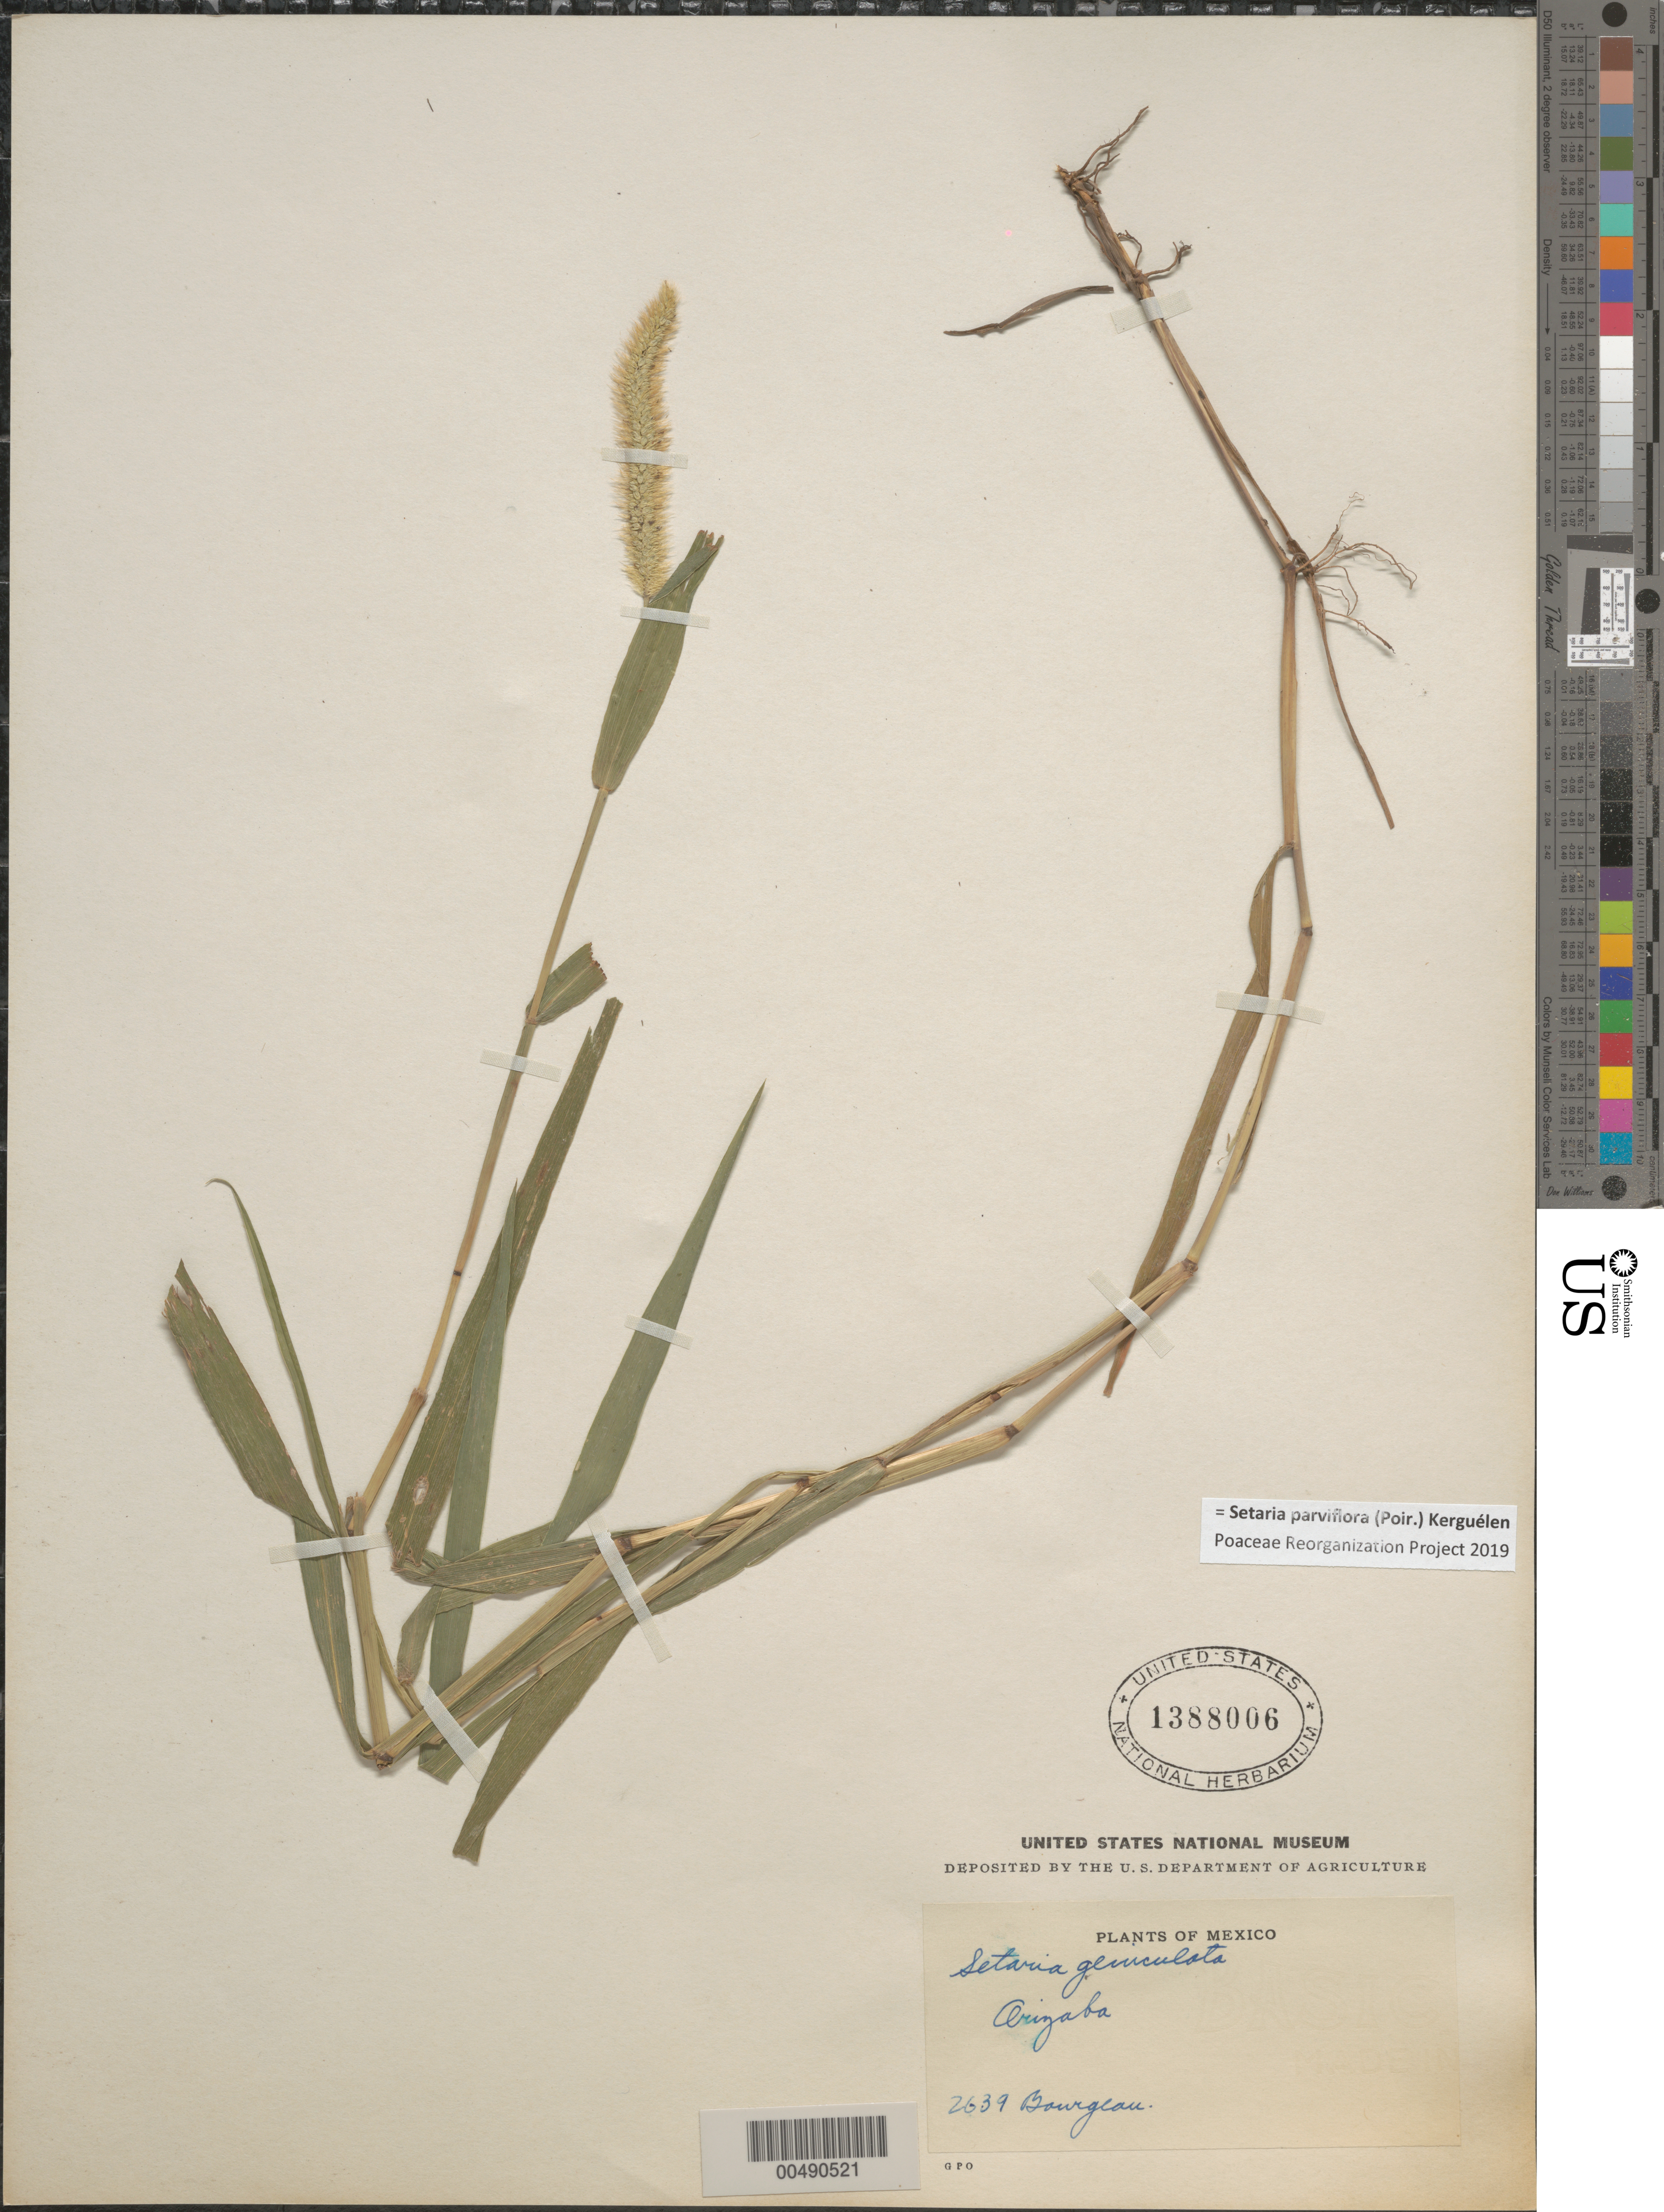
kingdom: Plantae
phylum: Tracheophyta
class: Liliopsida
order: Poales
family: Poaceae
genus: Setaria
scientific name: Setaria parviflora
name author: (Poir.) Kerguélen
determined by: Poaceae Reorganization Project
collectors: E. Bourgeau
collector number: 2639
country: Mexico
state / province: Veracruz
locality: Orizaba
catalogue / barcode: US 1388006